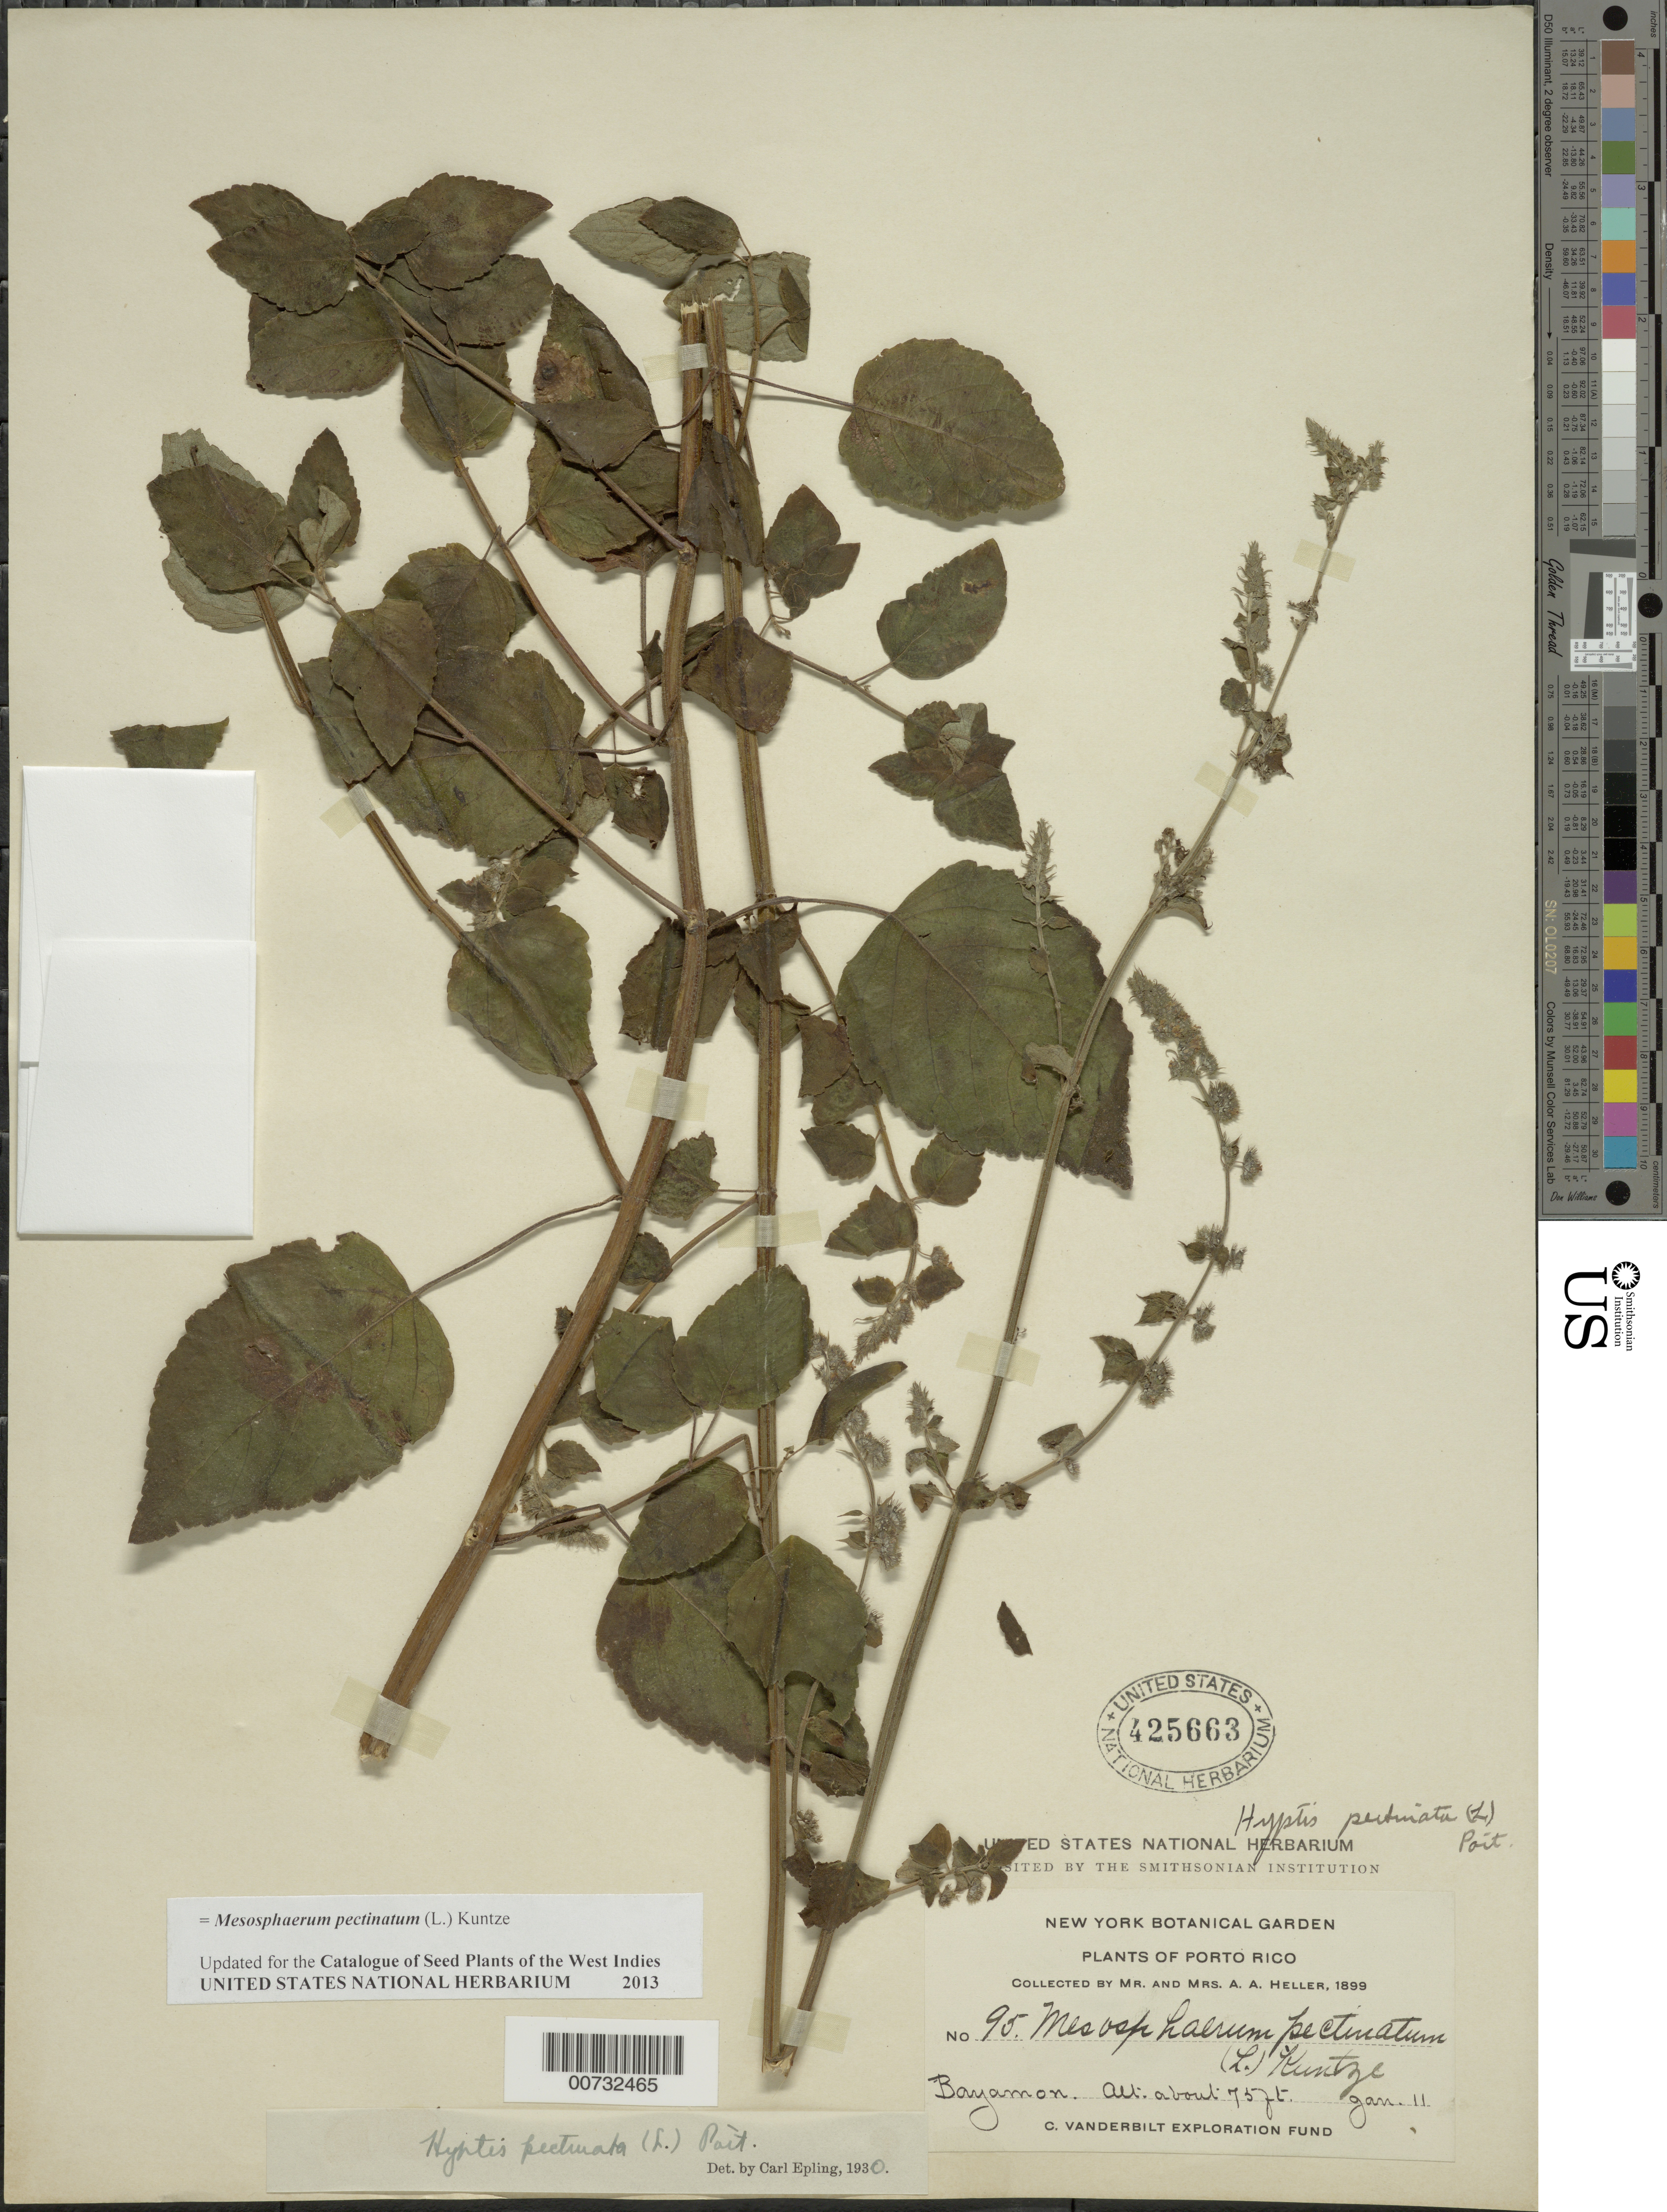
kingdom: Plantae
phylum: Tracheophyta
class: Magnoliopsida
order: Lamiales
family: Lamiaceae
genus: Mesosphaerum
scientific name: Mesosphaerum pectinatum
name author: (L.) Kuntze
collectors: A. A. Heller & E. G. Heller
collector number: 95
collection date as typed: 11 Jan 1899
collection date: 1899-01-11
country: Puerto Rico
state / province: Bayamón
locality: Bayamon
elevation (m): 23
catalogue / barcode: US 425663